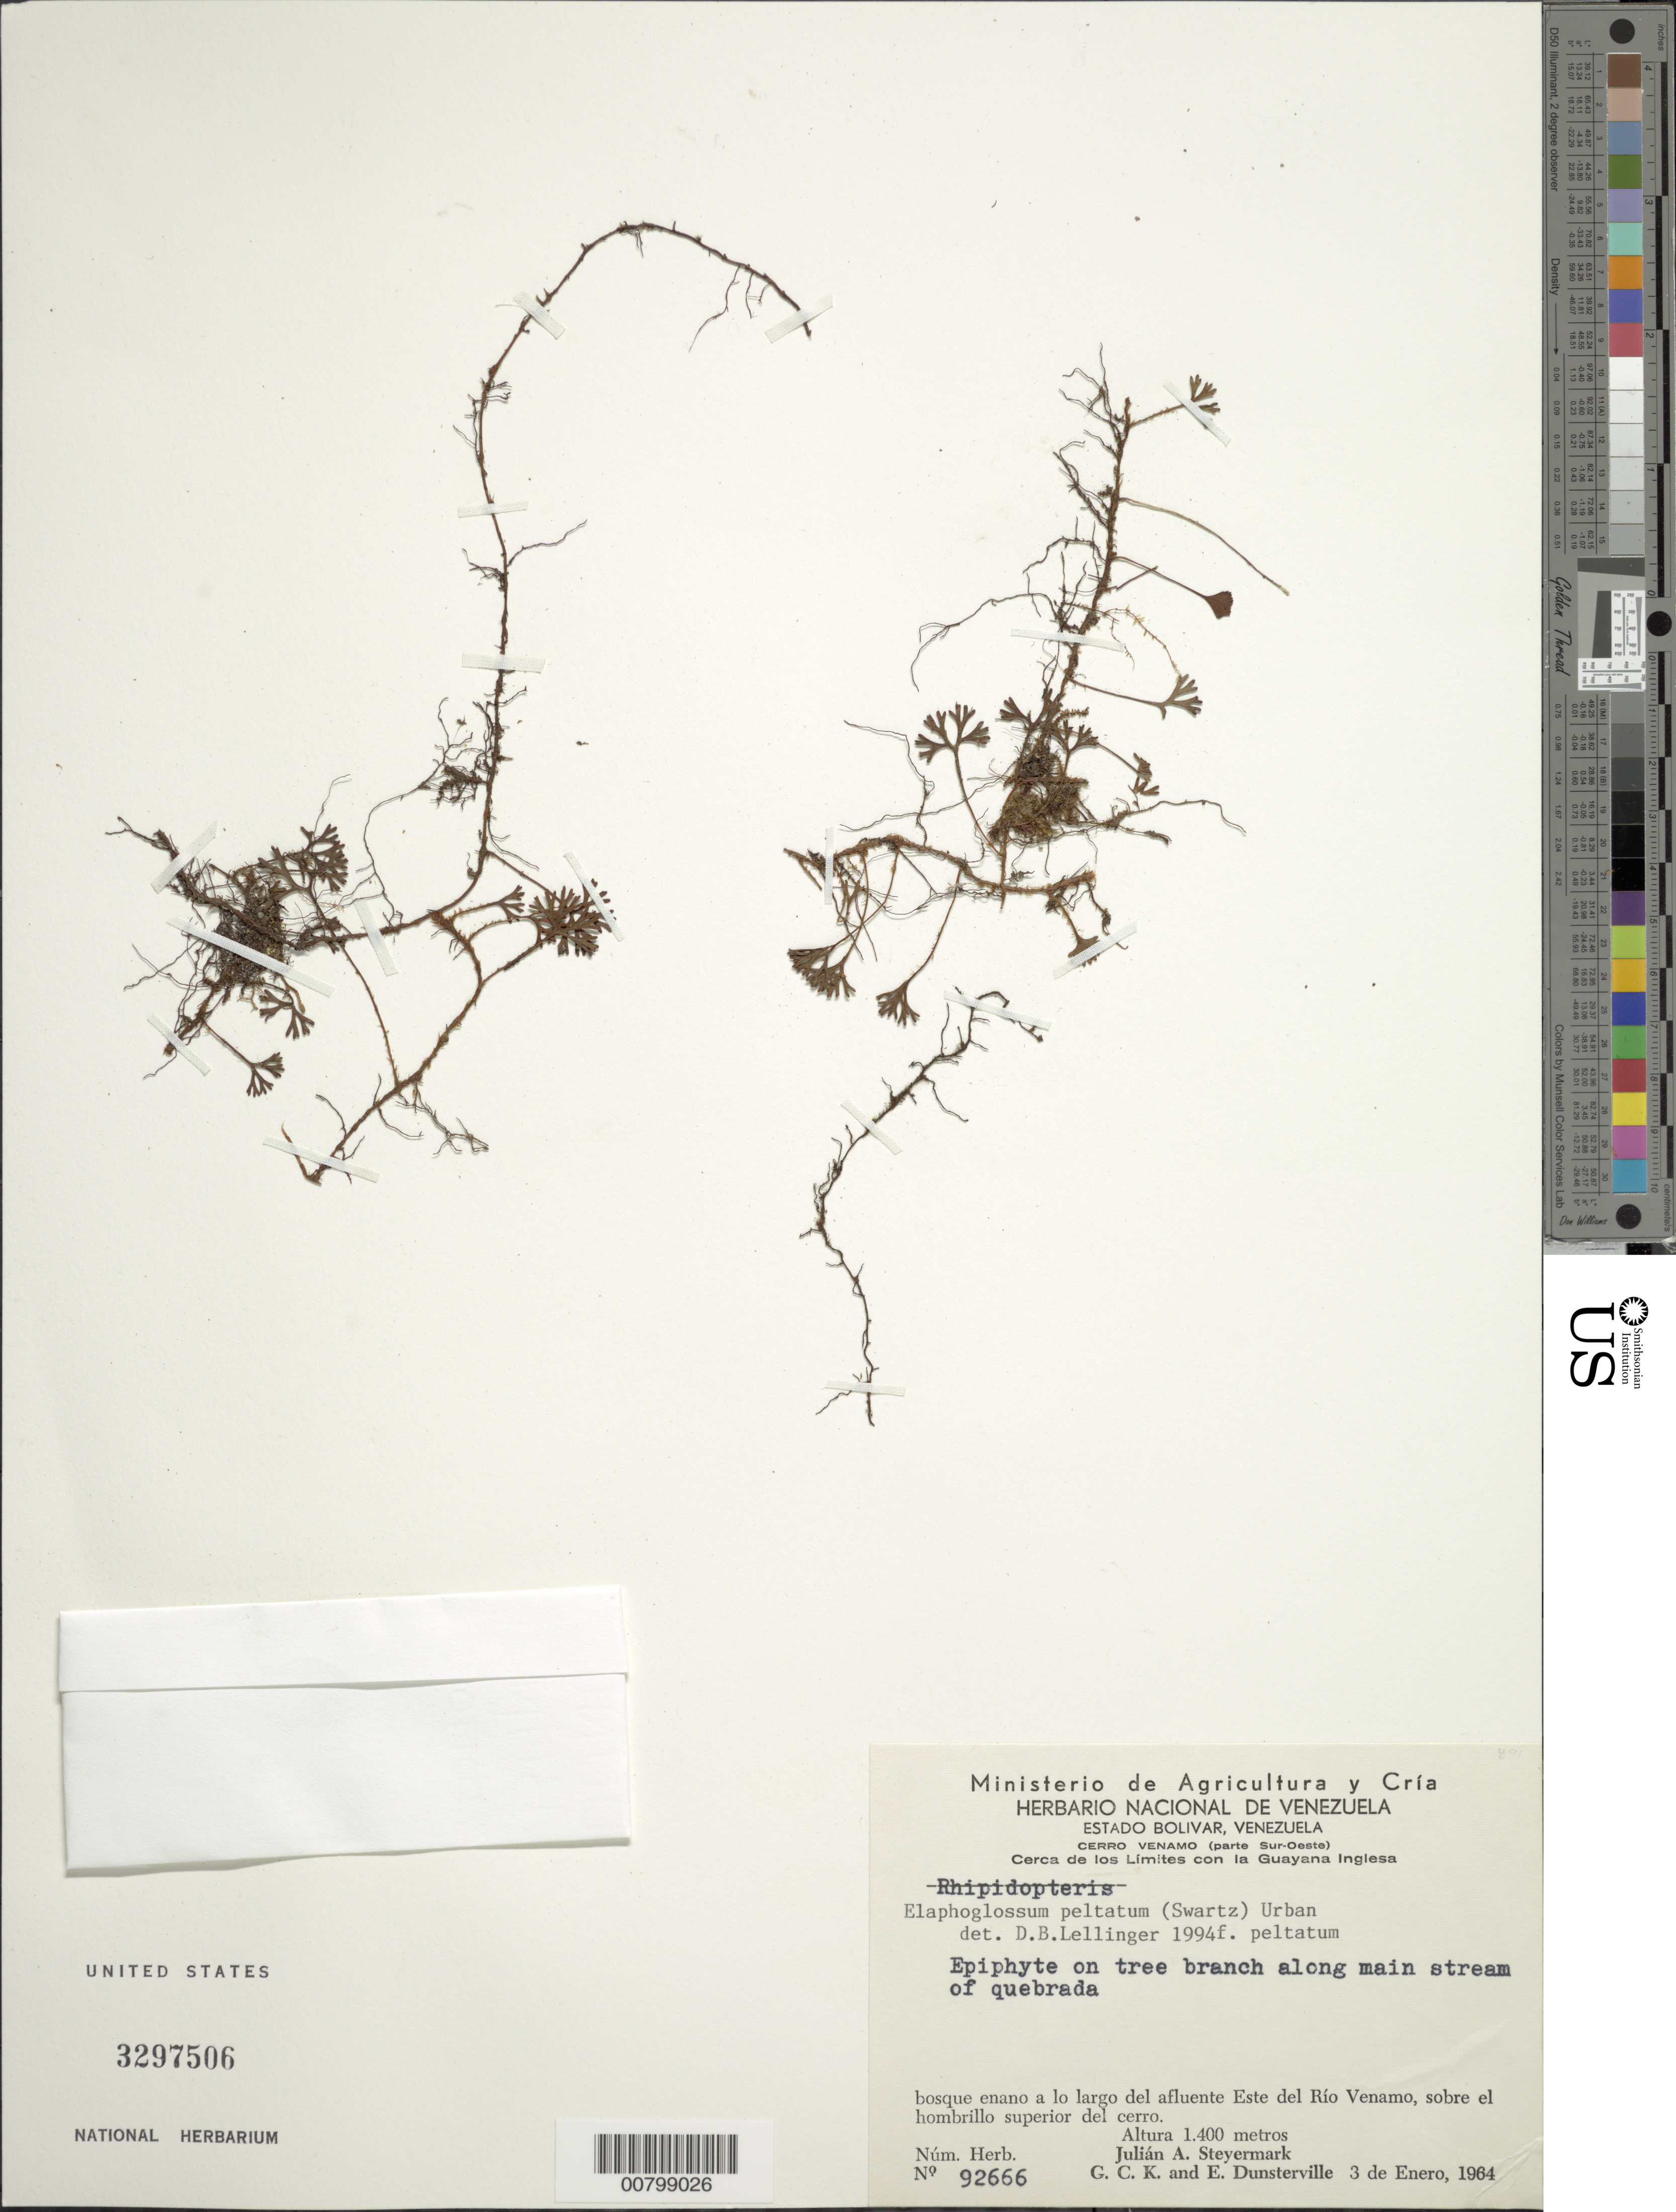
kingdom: Plantae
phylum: Tracheophyta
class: Polypodiopsida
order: Polypodiales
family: Dryopteridaceae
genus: Elaphoglossum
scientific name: Elaphoglossum peltatum f. peltatum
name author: (Sw.) Urb.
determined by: Lellinger, David B., (BOT), Smithsonian Institution - National Museum of Natural History (UNITED STATES)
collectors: J. Steyermark, G. C. K. Dunsterville & E. Dunsterville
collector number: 92666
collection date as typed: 3-Jan-64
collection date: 1964-01-03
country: Venezuela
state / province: Bolívar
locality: Cerro Venamo (parte Sur-Oeste), Cerca de los Límites con la Guayana Inglesa, a lo largo afluente Este del Río Venamo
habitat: Bosque enano a lo largo del rio; on tree branch along main stream of quebrada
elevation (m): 1400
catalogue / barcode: US 3297506